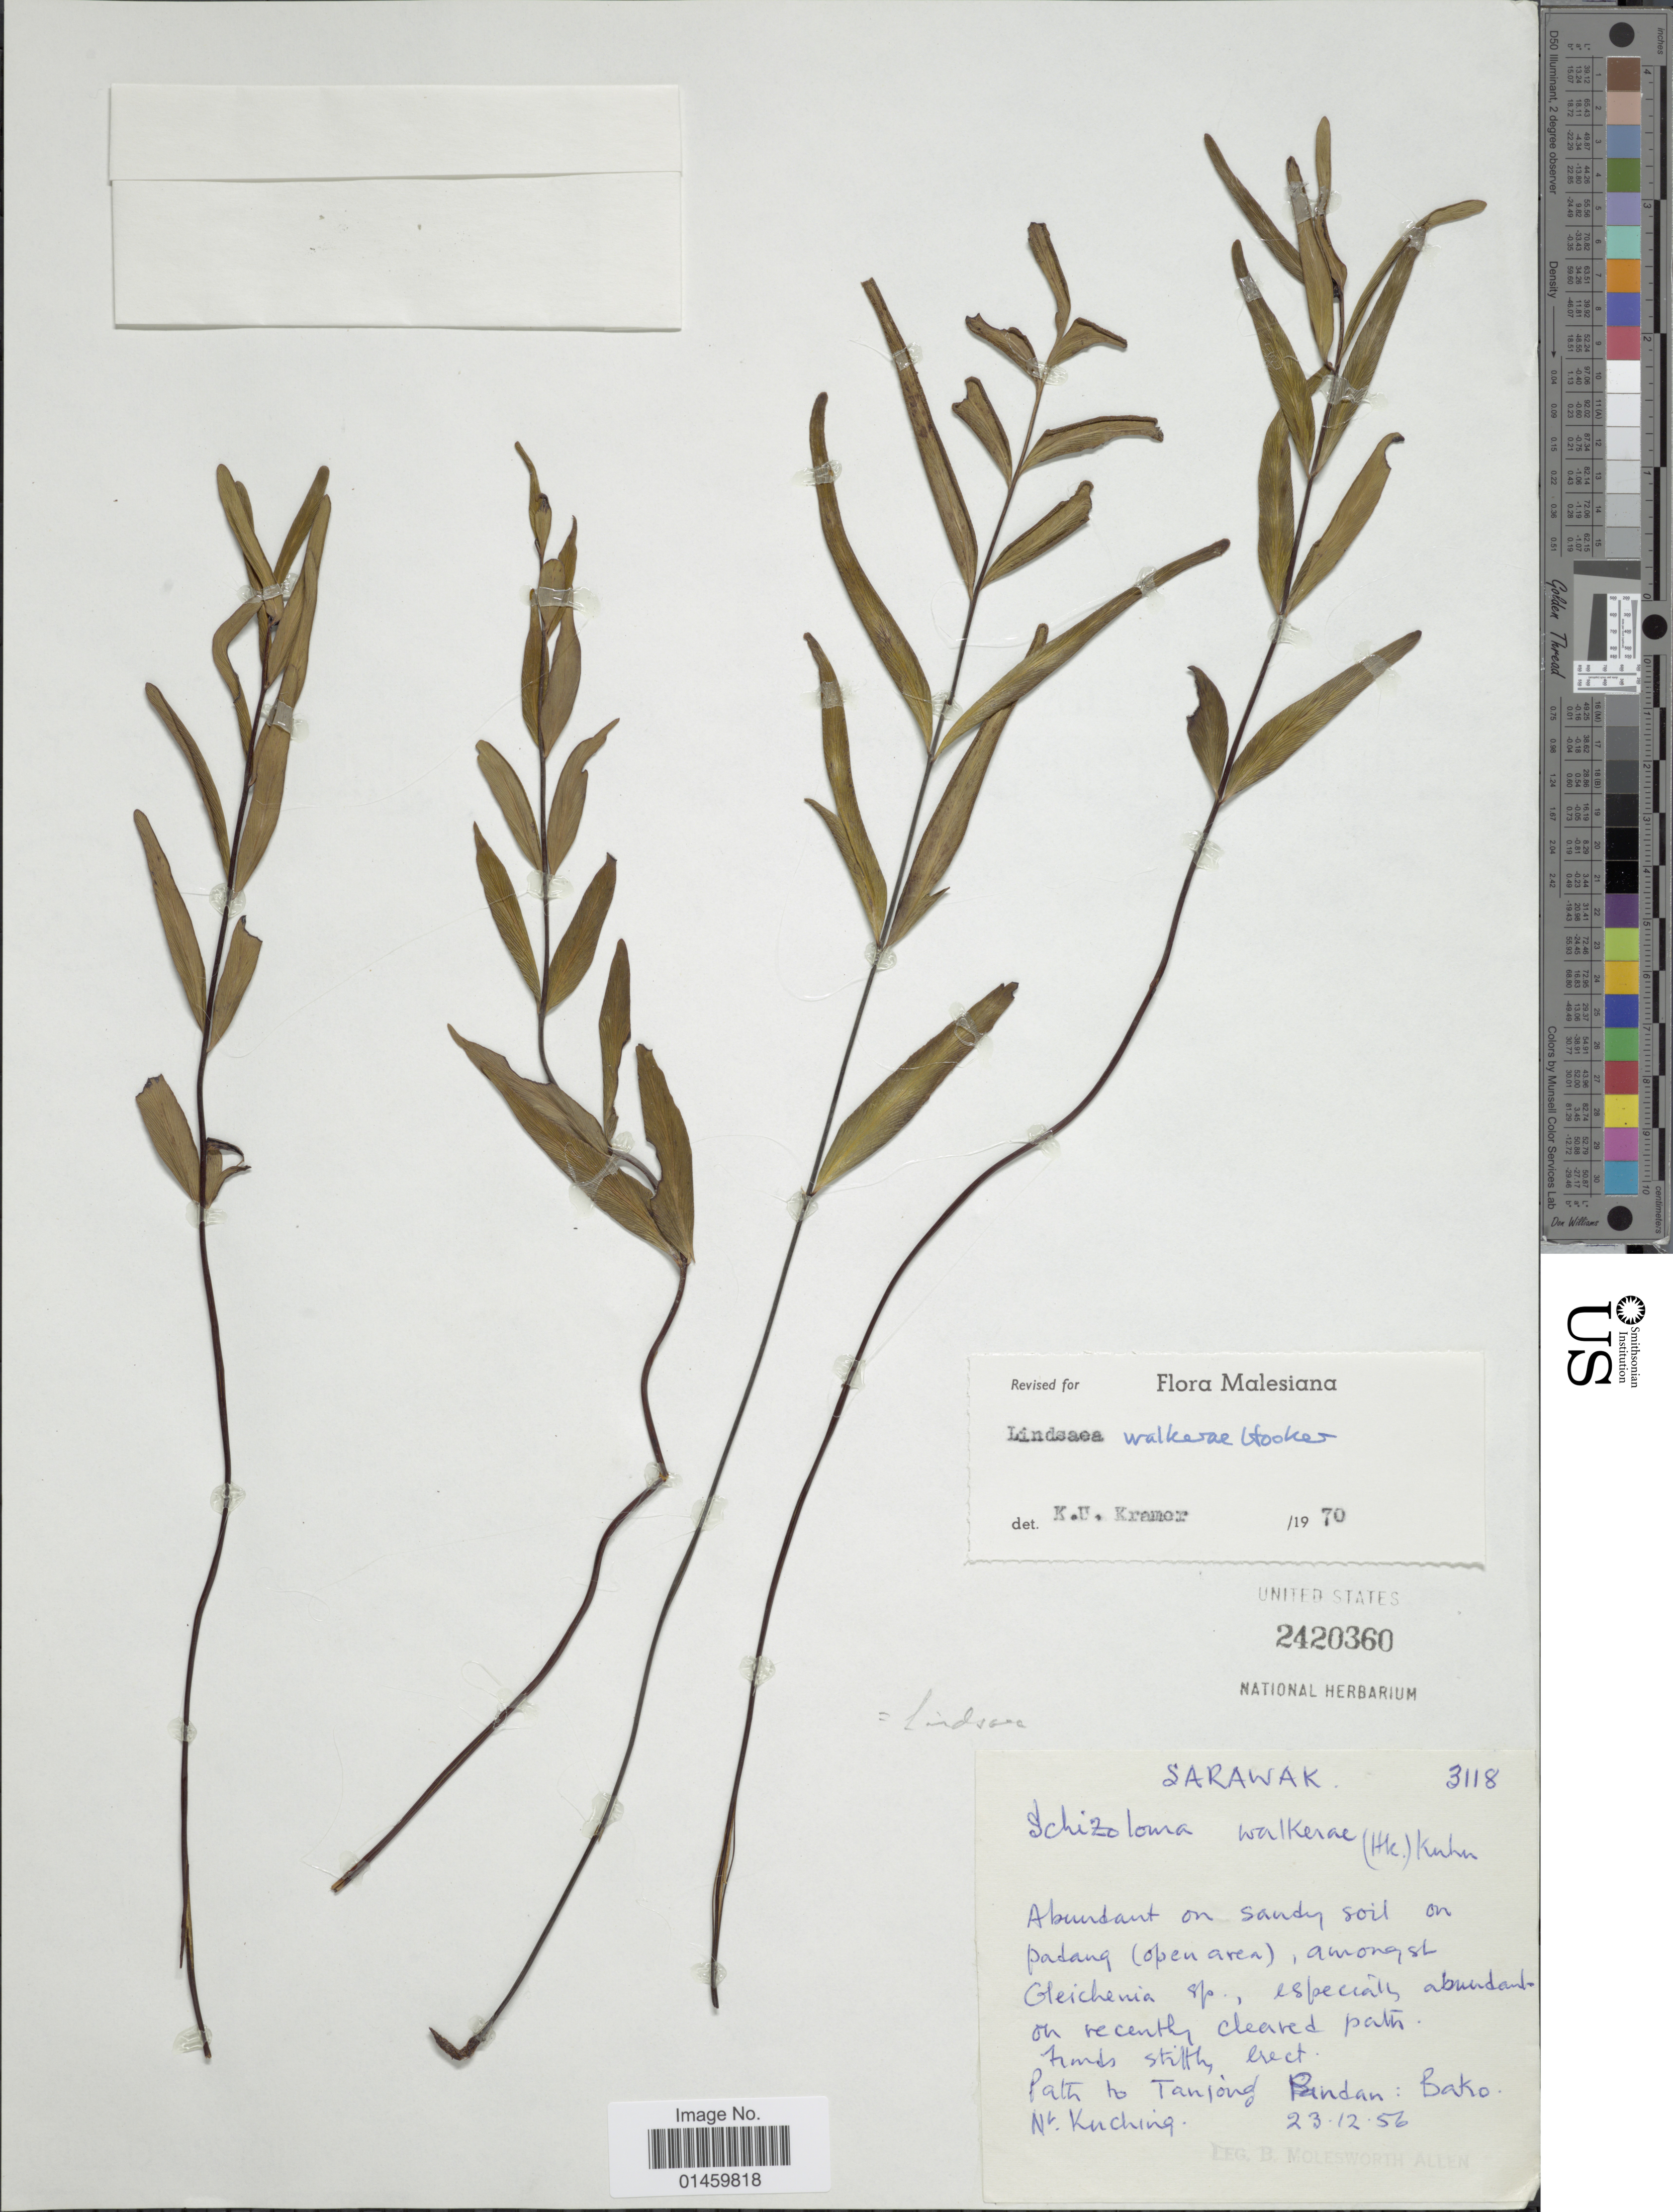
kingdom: Plantae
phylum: Tracheophyta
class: Polypodiopsida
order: Polypodiales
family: Lindsaeaceae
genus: Lindsaea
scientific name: Lindsaea walkerae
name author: Hosok.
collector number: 3118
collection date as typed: Transcribed d/m/y: 23/12/56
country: Malaysia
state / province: Sarawak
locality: Path to Tanjong Pandan: Bako Nr. Kuching.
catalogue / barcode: US 2420360